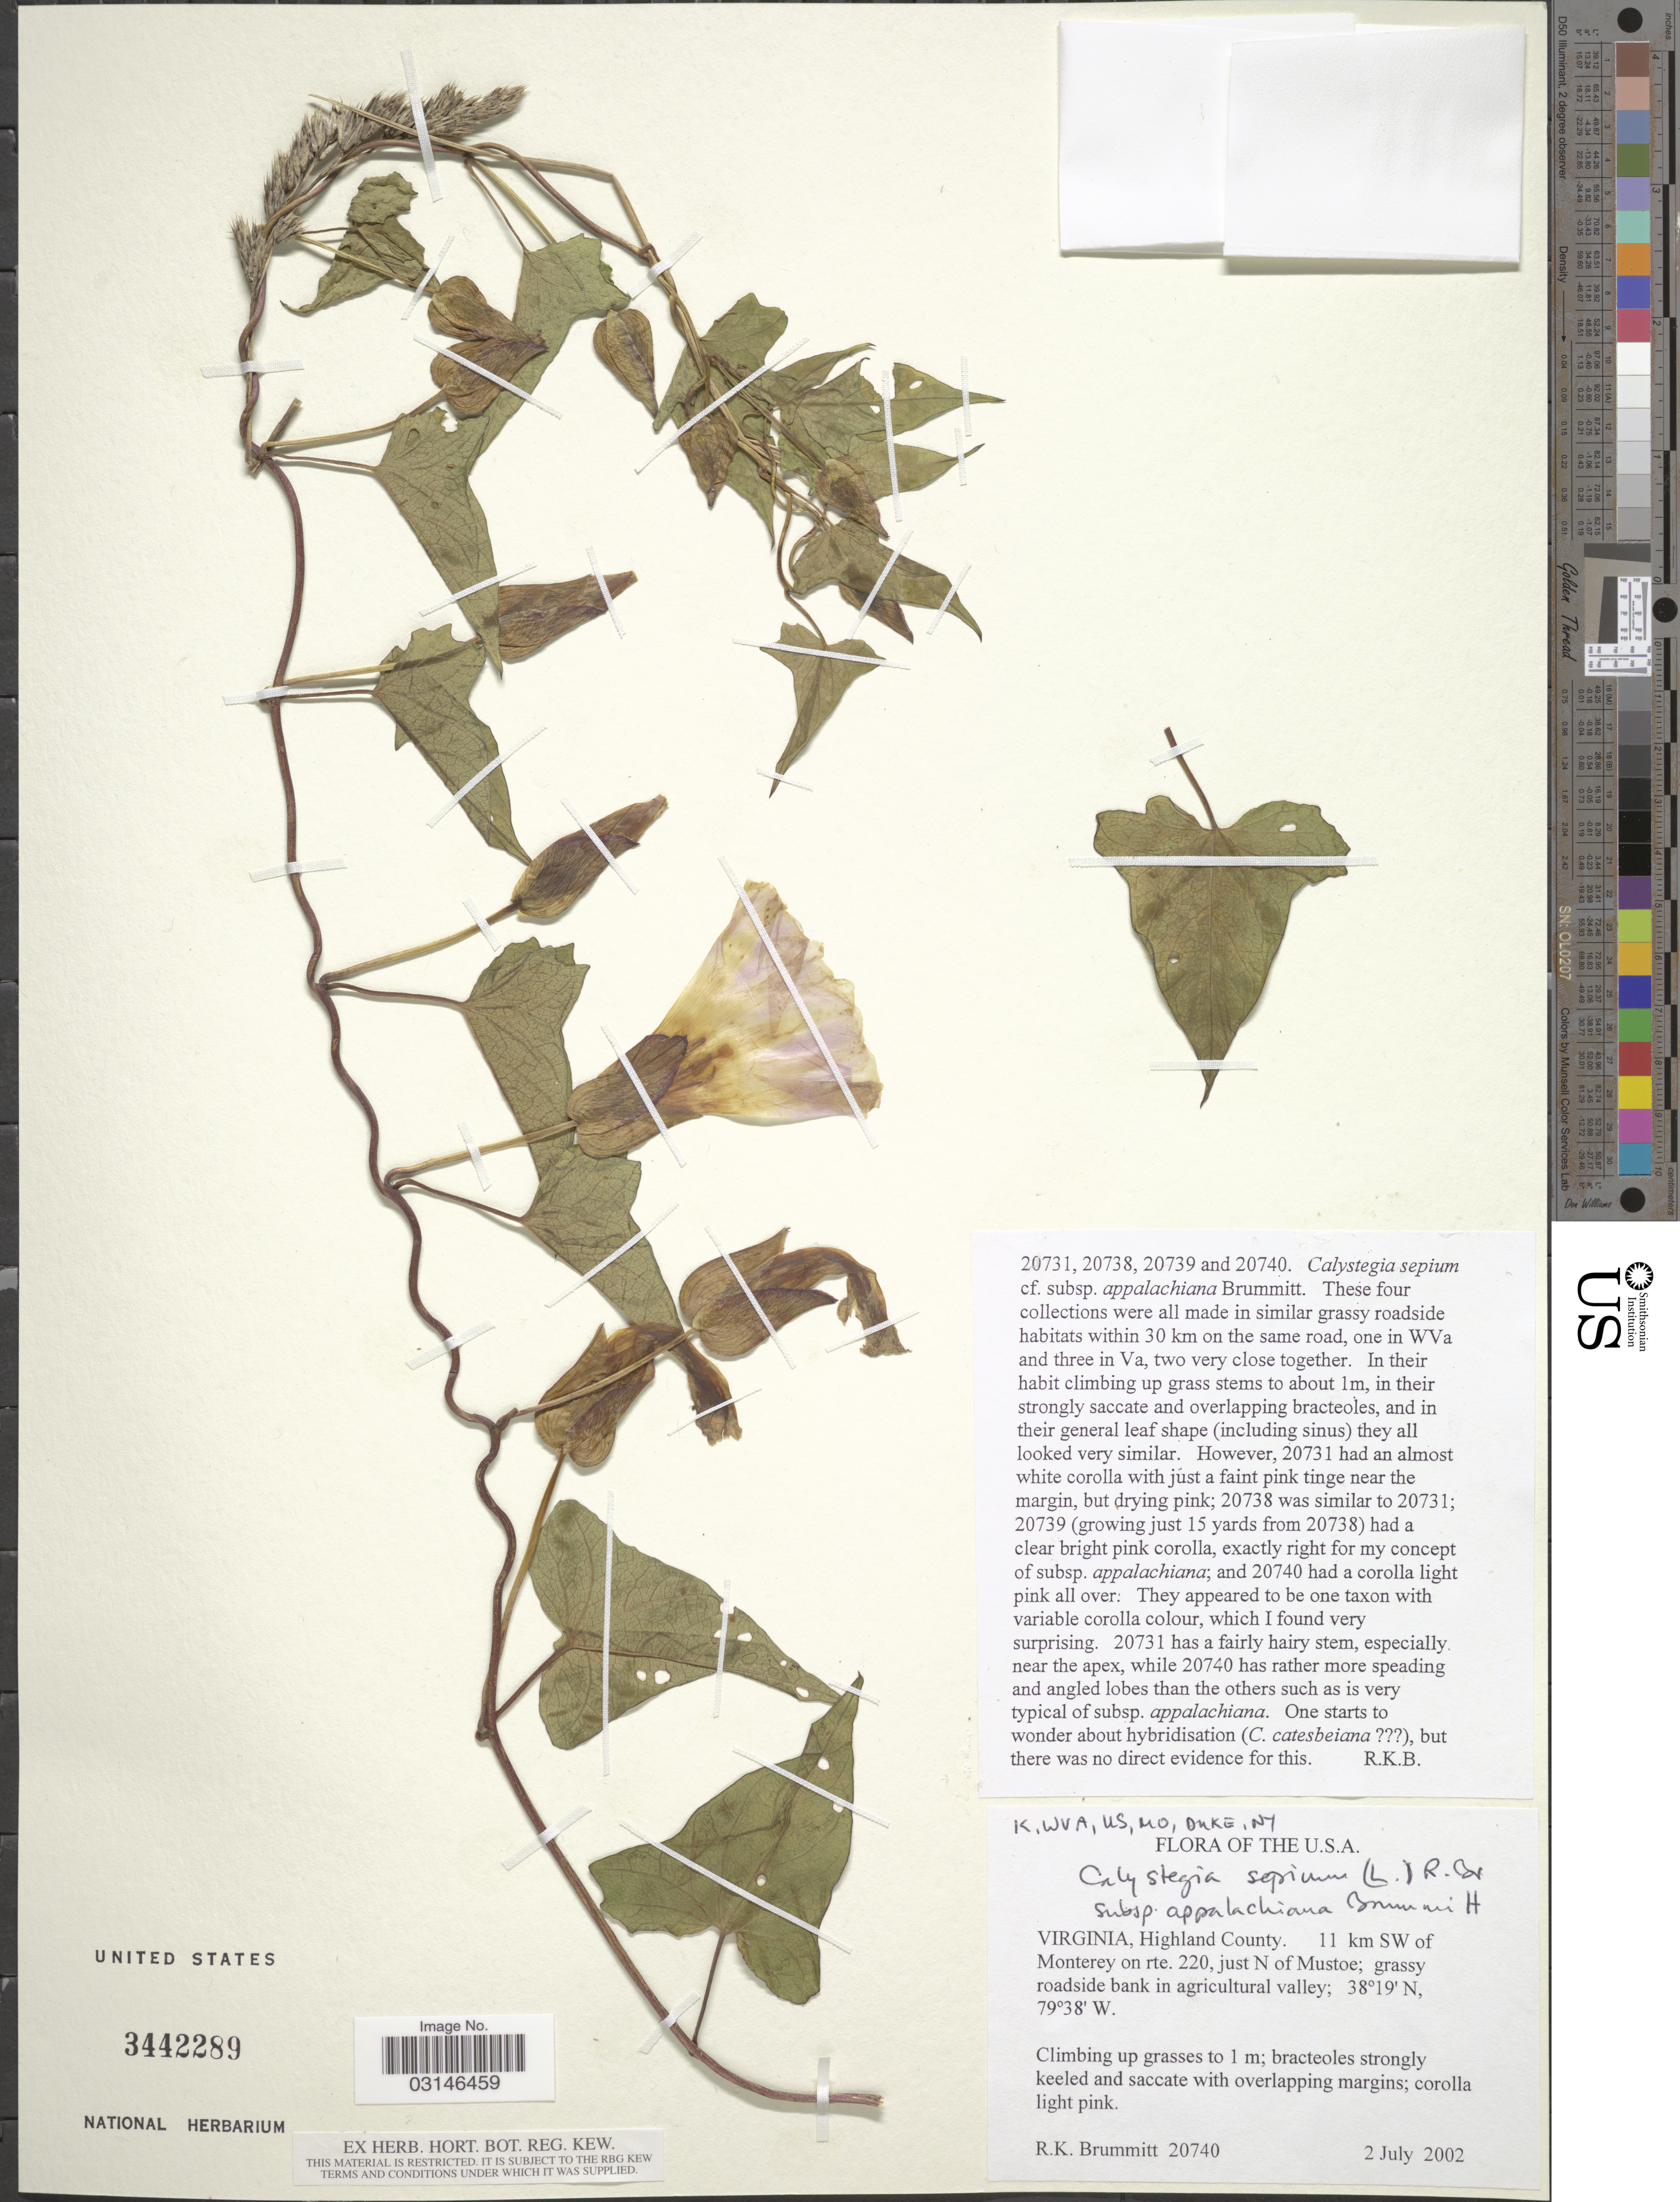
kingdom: Plantae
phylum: Tracheophyta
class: Magnoliopsida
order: Solanales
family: Convolvulaceae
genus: Calystegia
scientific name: Calystegia sepium subsp. appalachiana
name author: Brummitt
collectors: R. Brummitt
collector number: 20740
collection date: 2002-07-02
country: United States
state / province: Virginia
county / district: Highland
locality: Highland County, 11 km SW of Monterey on rte. 220, just N of Mustoe; grassy roadside bank in agricultural valley.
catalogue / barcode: US 3442289